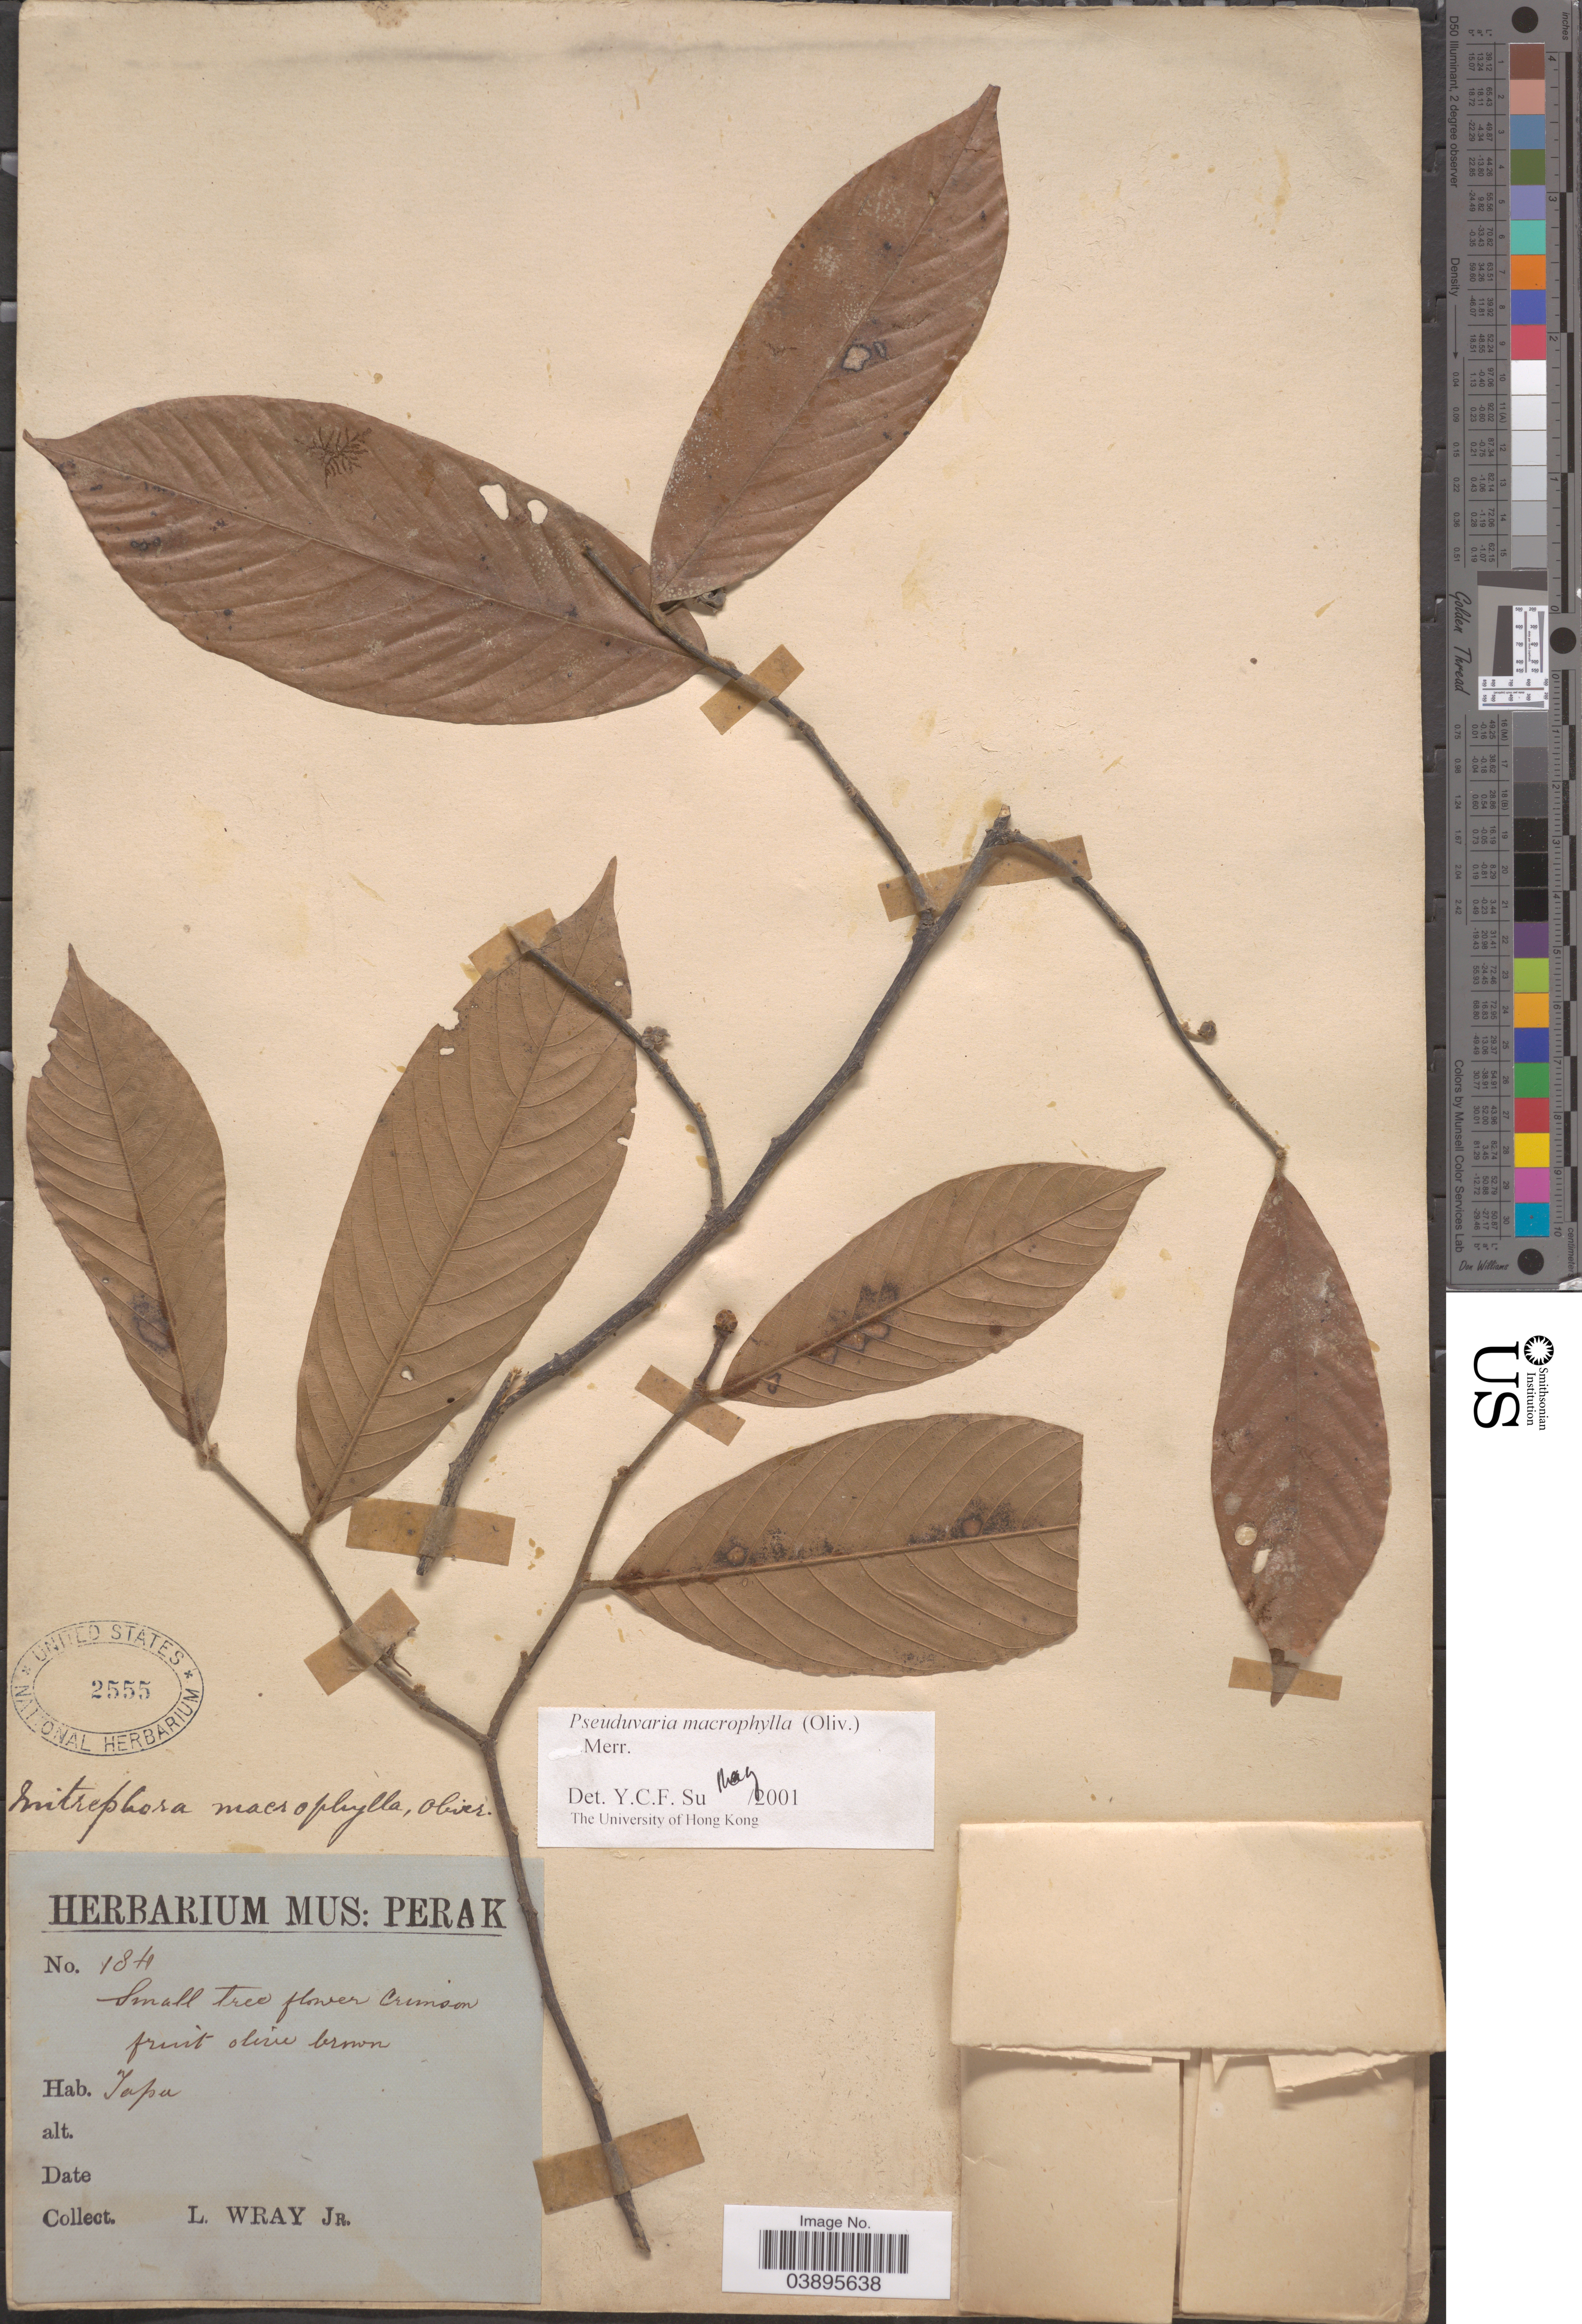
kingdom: Plantae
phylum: Tracheophyta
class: Magnoliopsida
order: Magnoliales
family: Annonaceae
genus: Pseuduvaria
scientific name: Pseuduvaria macrophylla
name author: (Oliv.) Merr.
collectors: L. Wray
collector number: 184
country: Malaysia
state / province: Perak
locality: Tapa.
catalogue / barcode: US 2555